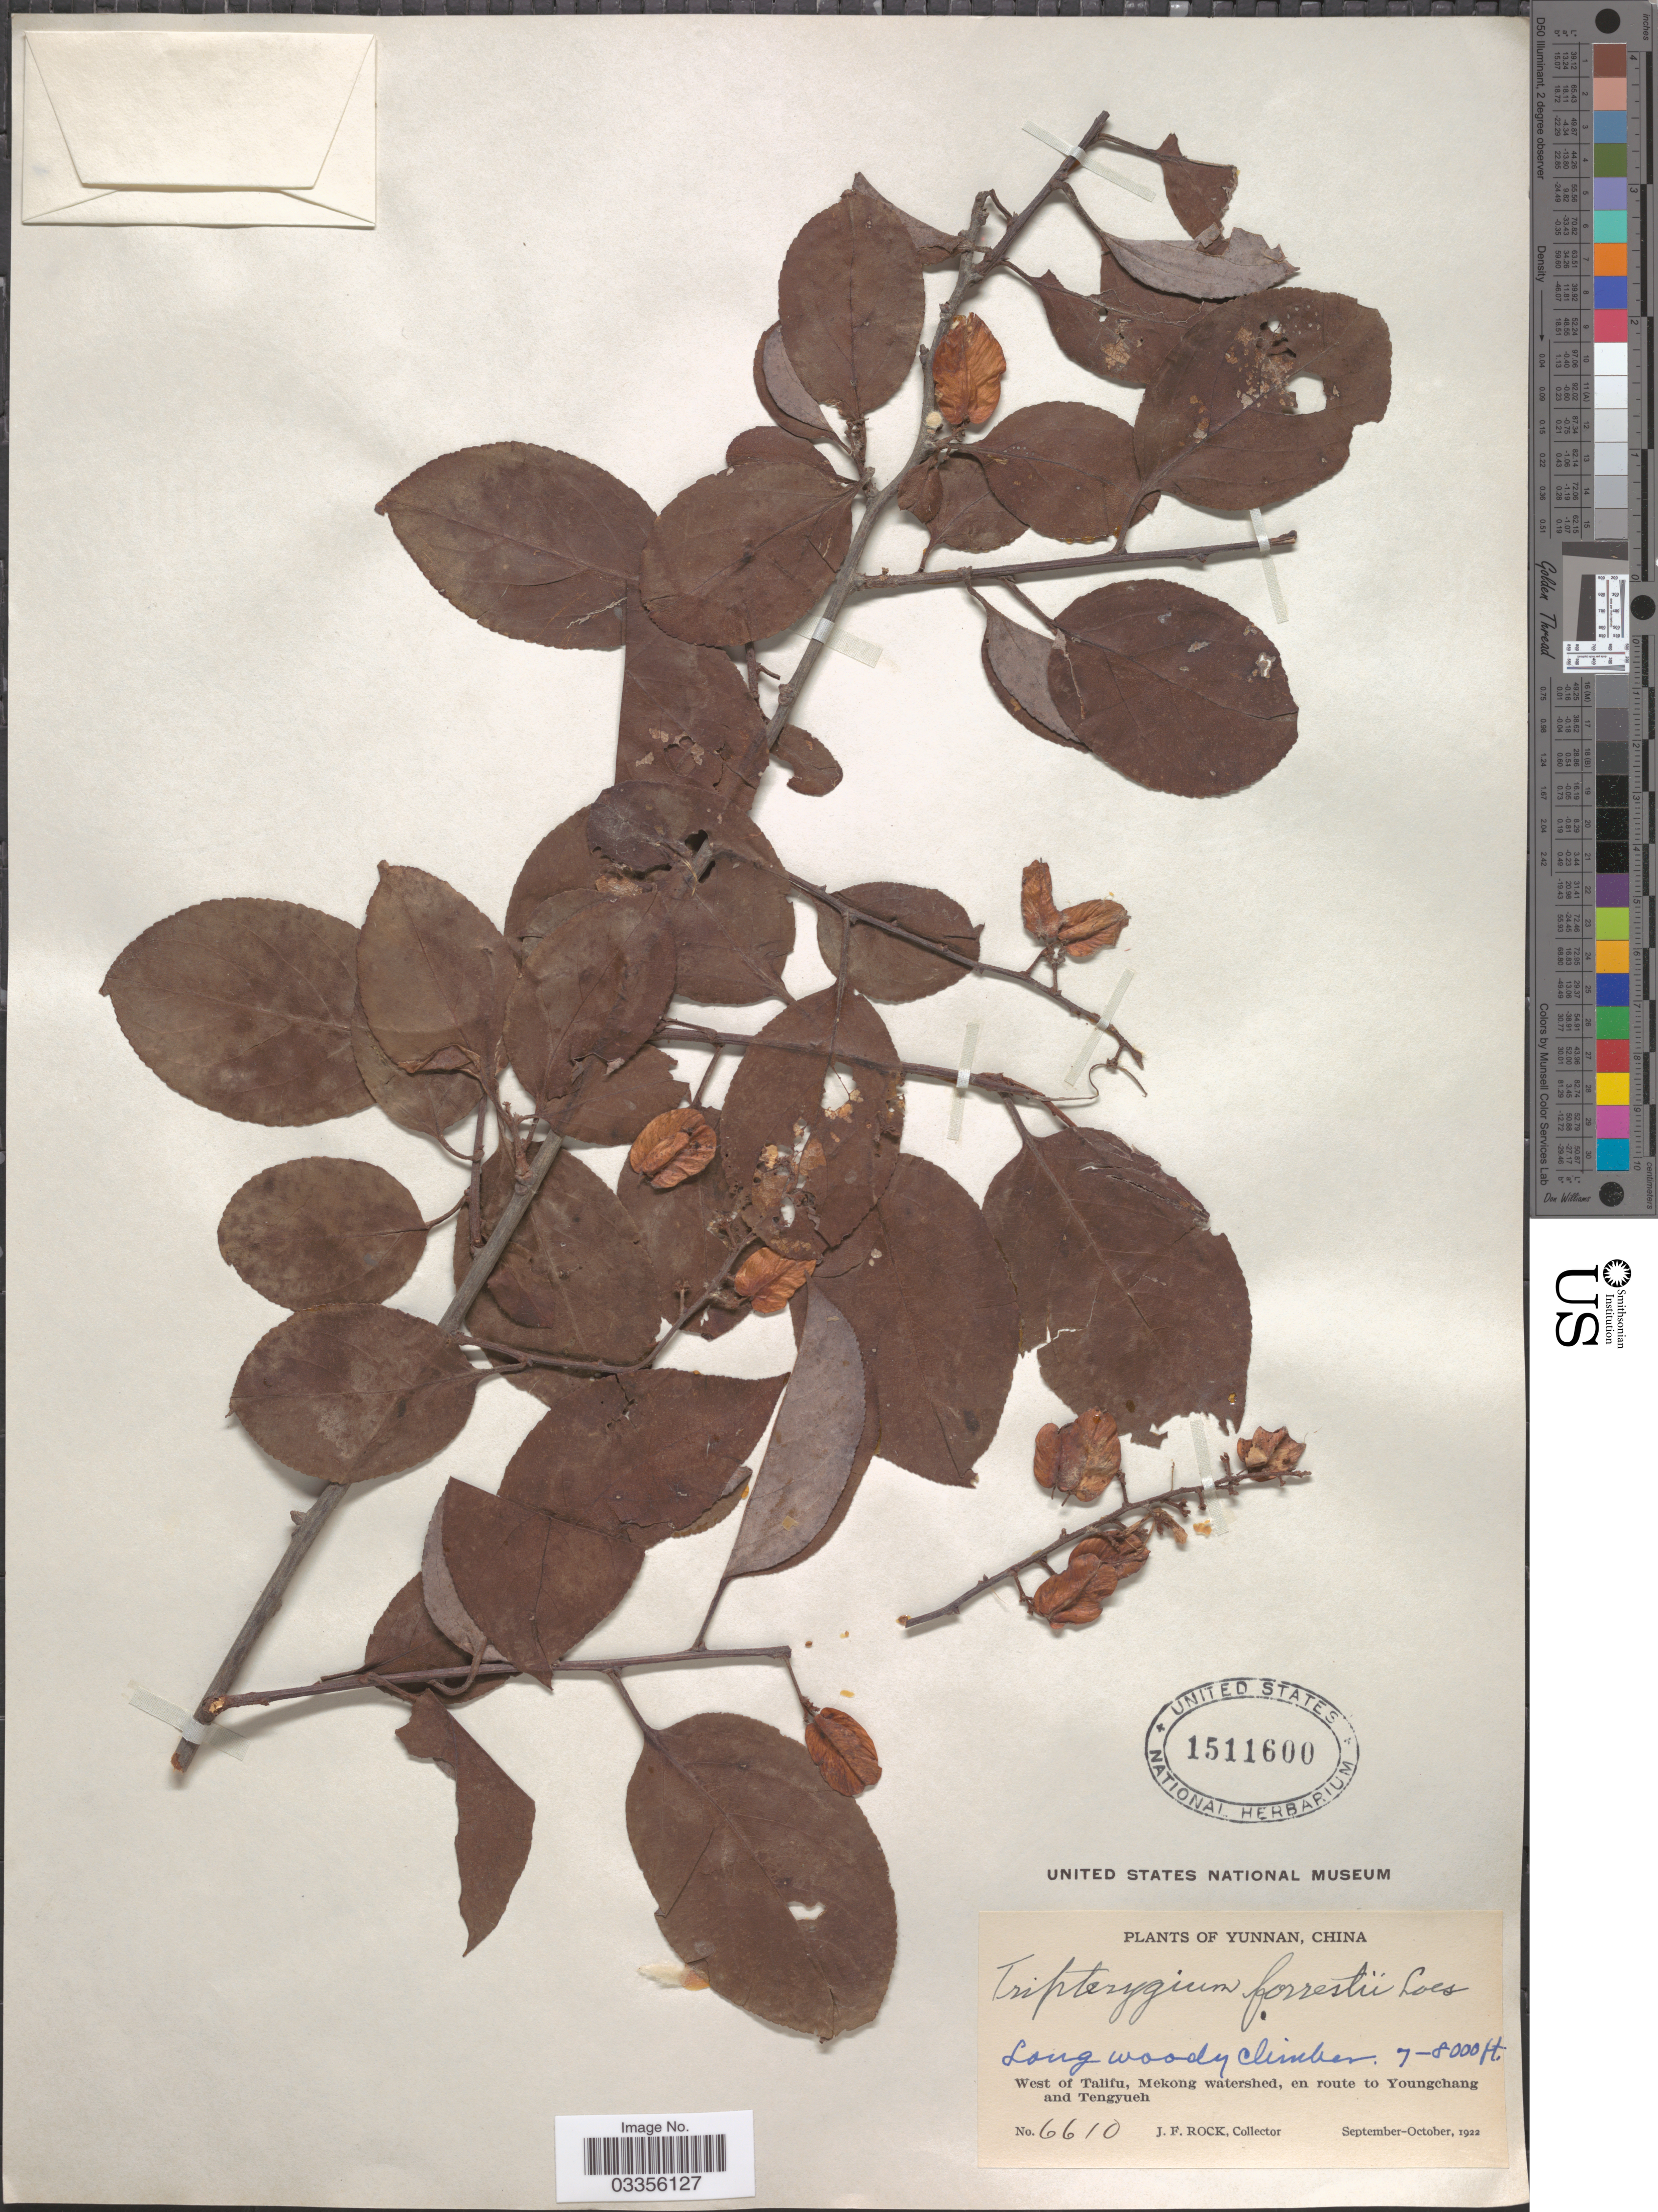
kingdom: Plantae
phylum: Tracheophyta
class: Magnoliopsida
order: Celastrales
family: Celastraceae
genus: Tripterygium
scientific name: Tripterygium forrestii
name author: Loes.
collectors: J. Rock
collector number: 6610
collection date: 1922-09/1922-10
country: China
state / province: Yunnan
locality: West of Talifu, Mekong watershed, en route to Youngchang and Tengyueh.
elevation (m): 2134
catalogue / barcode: US 1511600